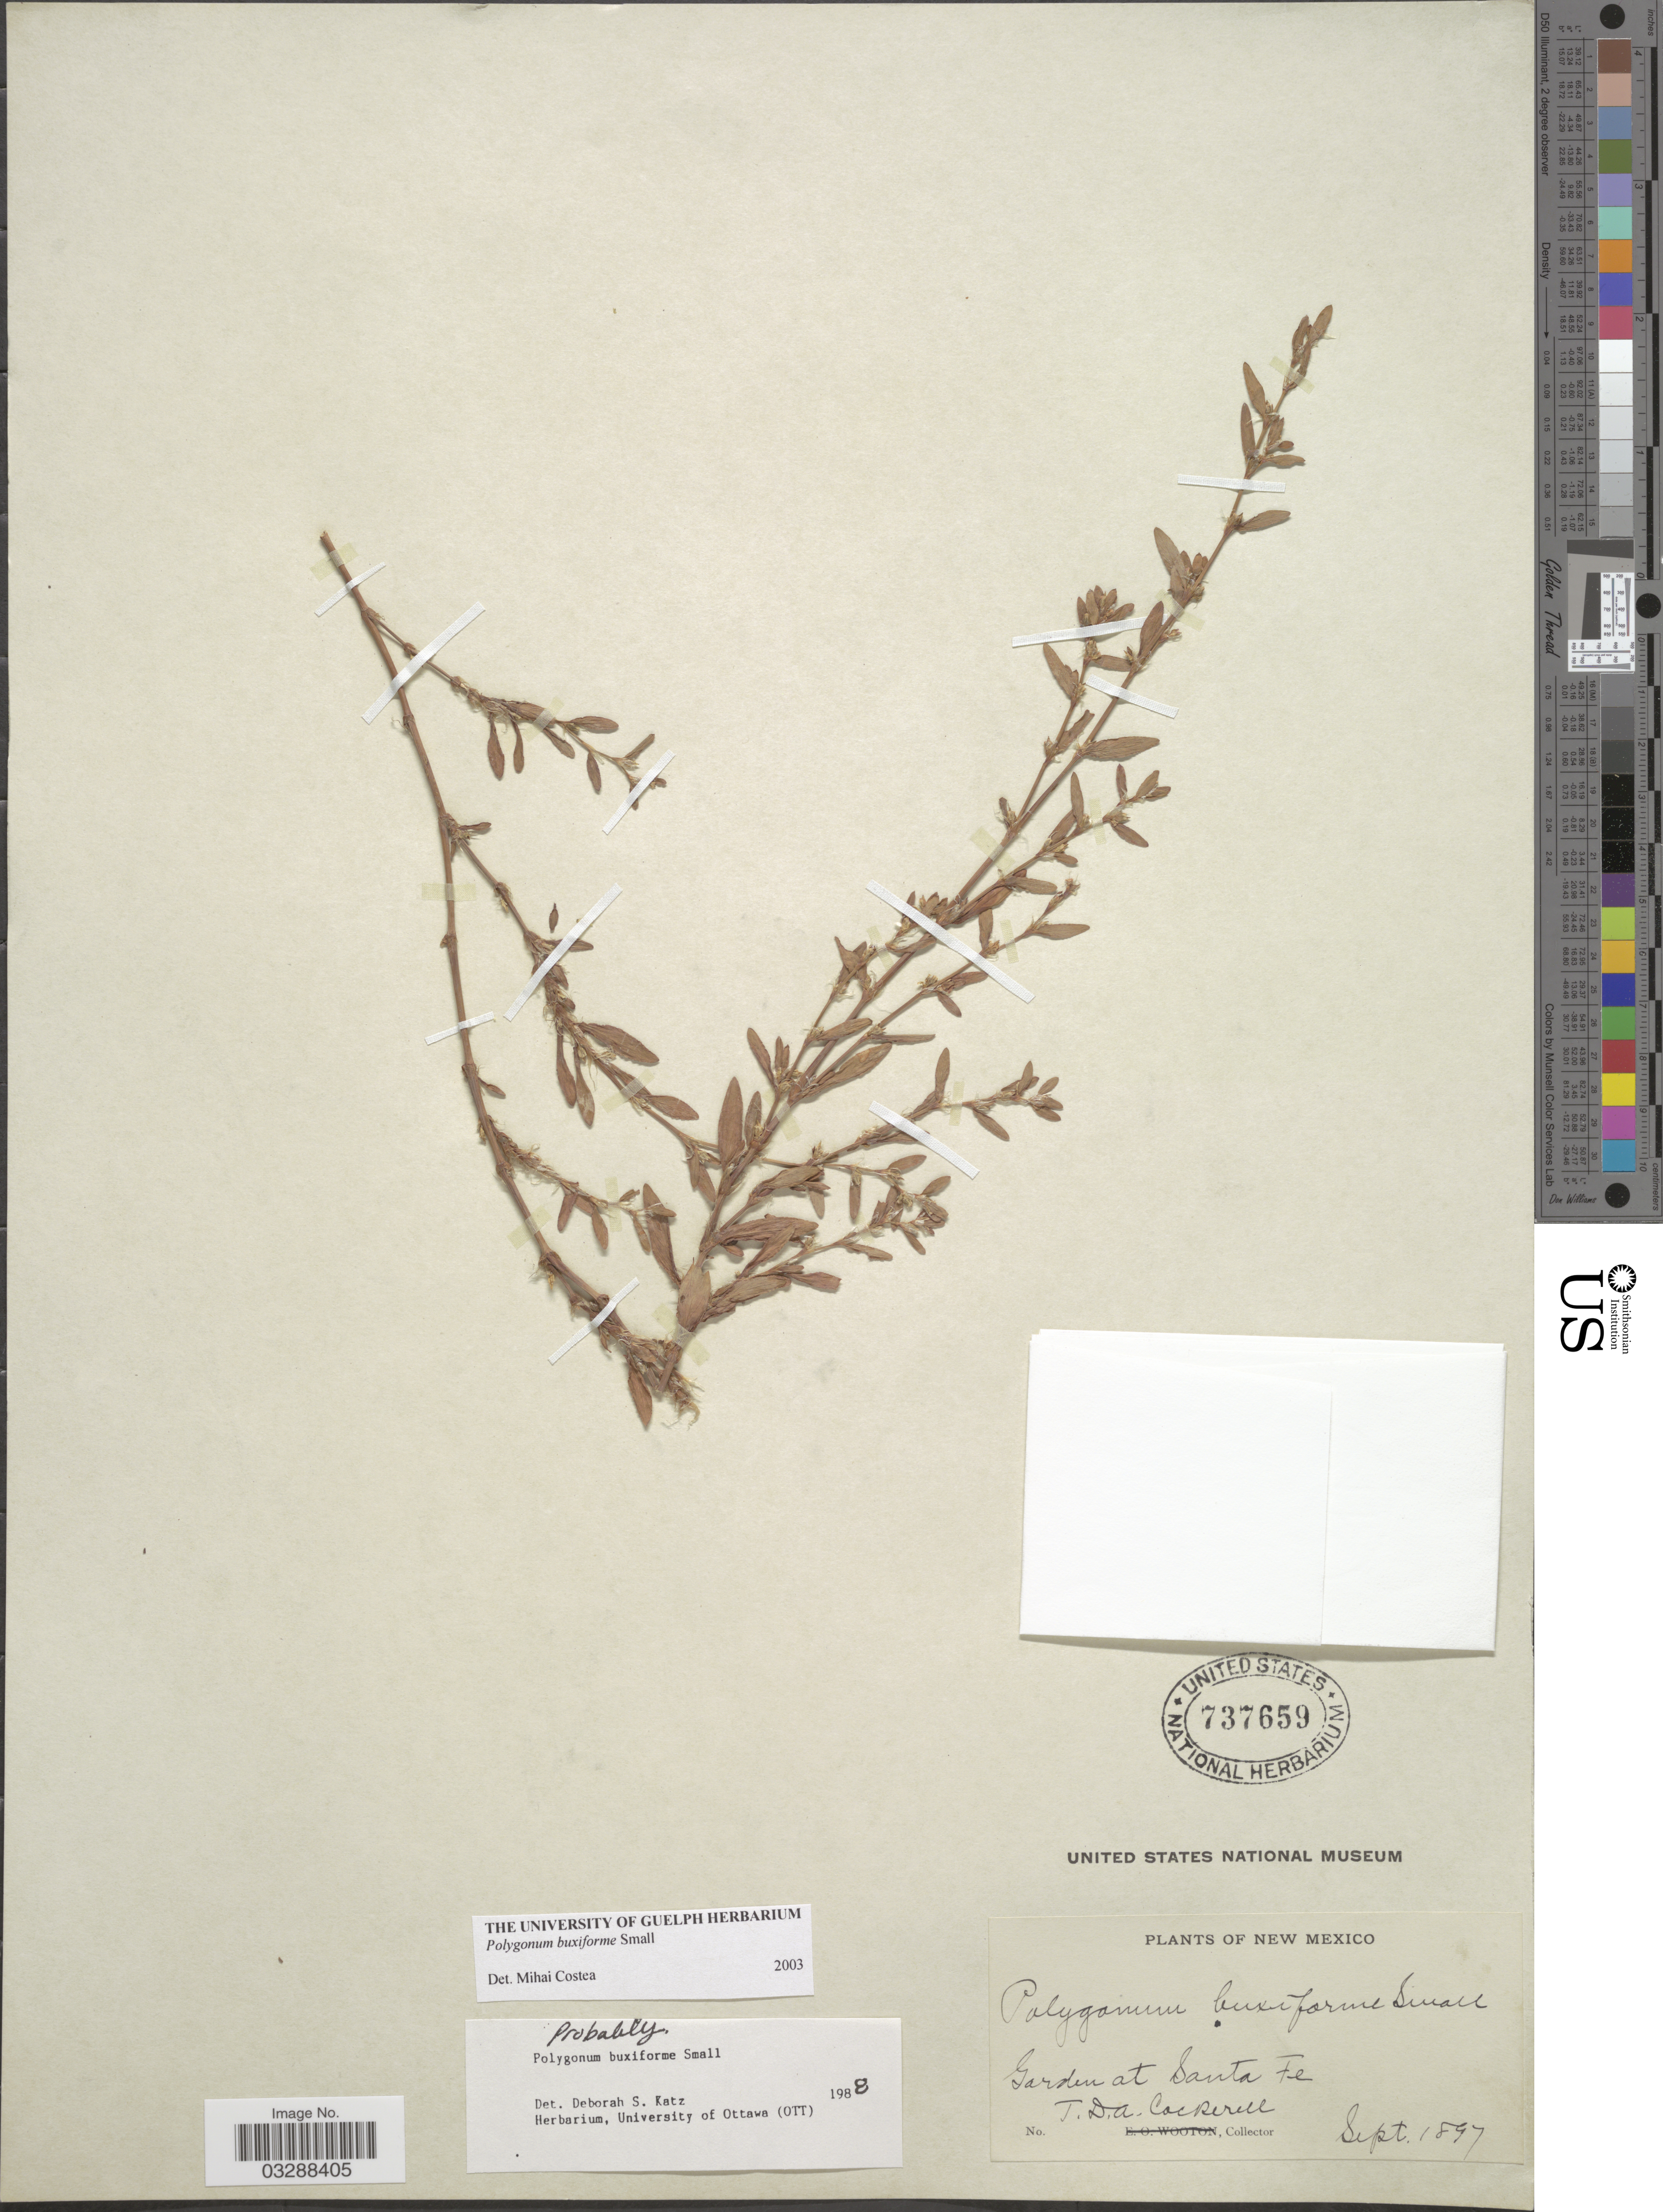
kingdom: Plantae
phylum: Tracheophyta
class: Magnoliopsida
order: Caryophyllales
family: Polygonaceae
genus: Polygonum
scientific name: Polygonum buxiforme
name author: Small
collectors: T. Cockerell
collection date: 1897-09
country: United States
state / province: New Mexico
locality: Garden at Santa Fe.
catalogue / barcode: US 737659